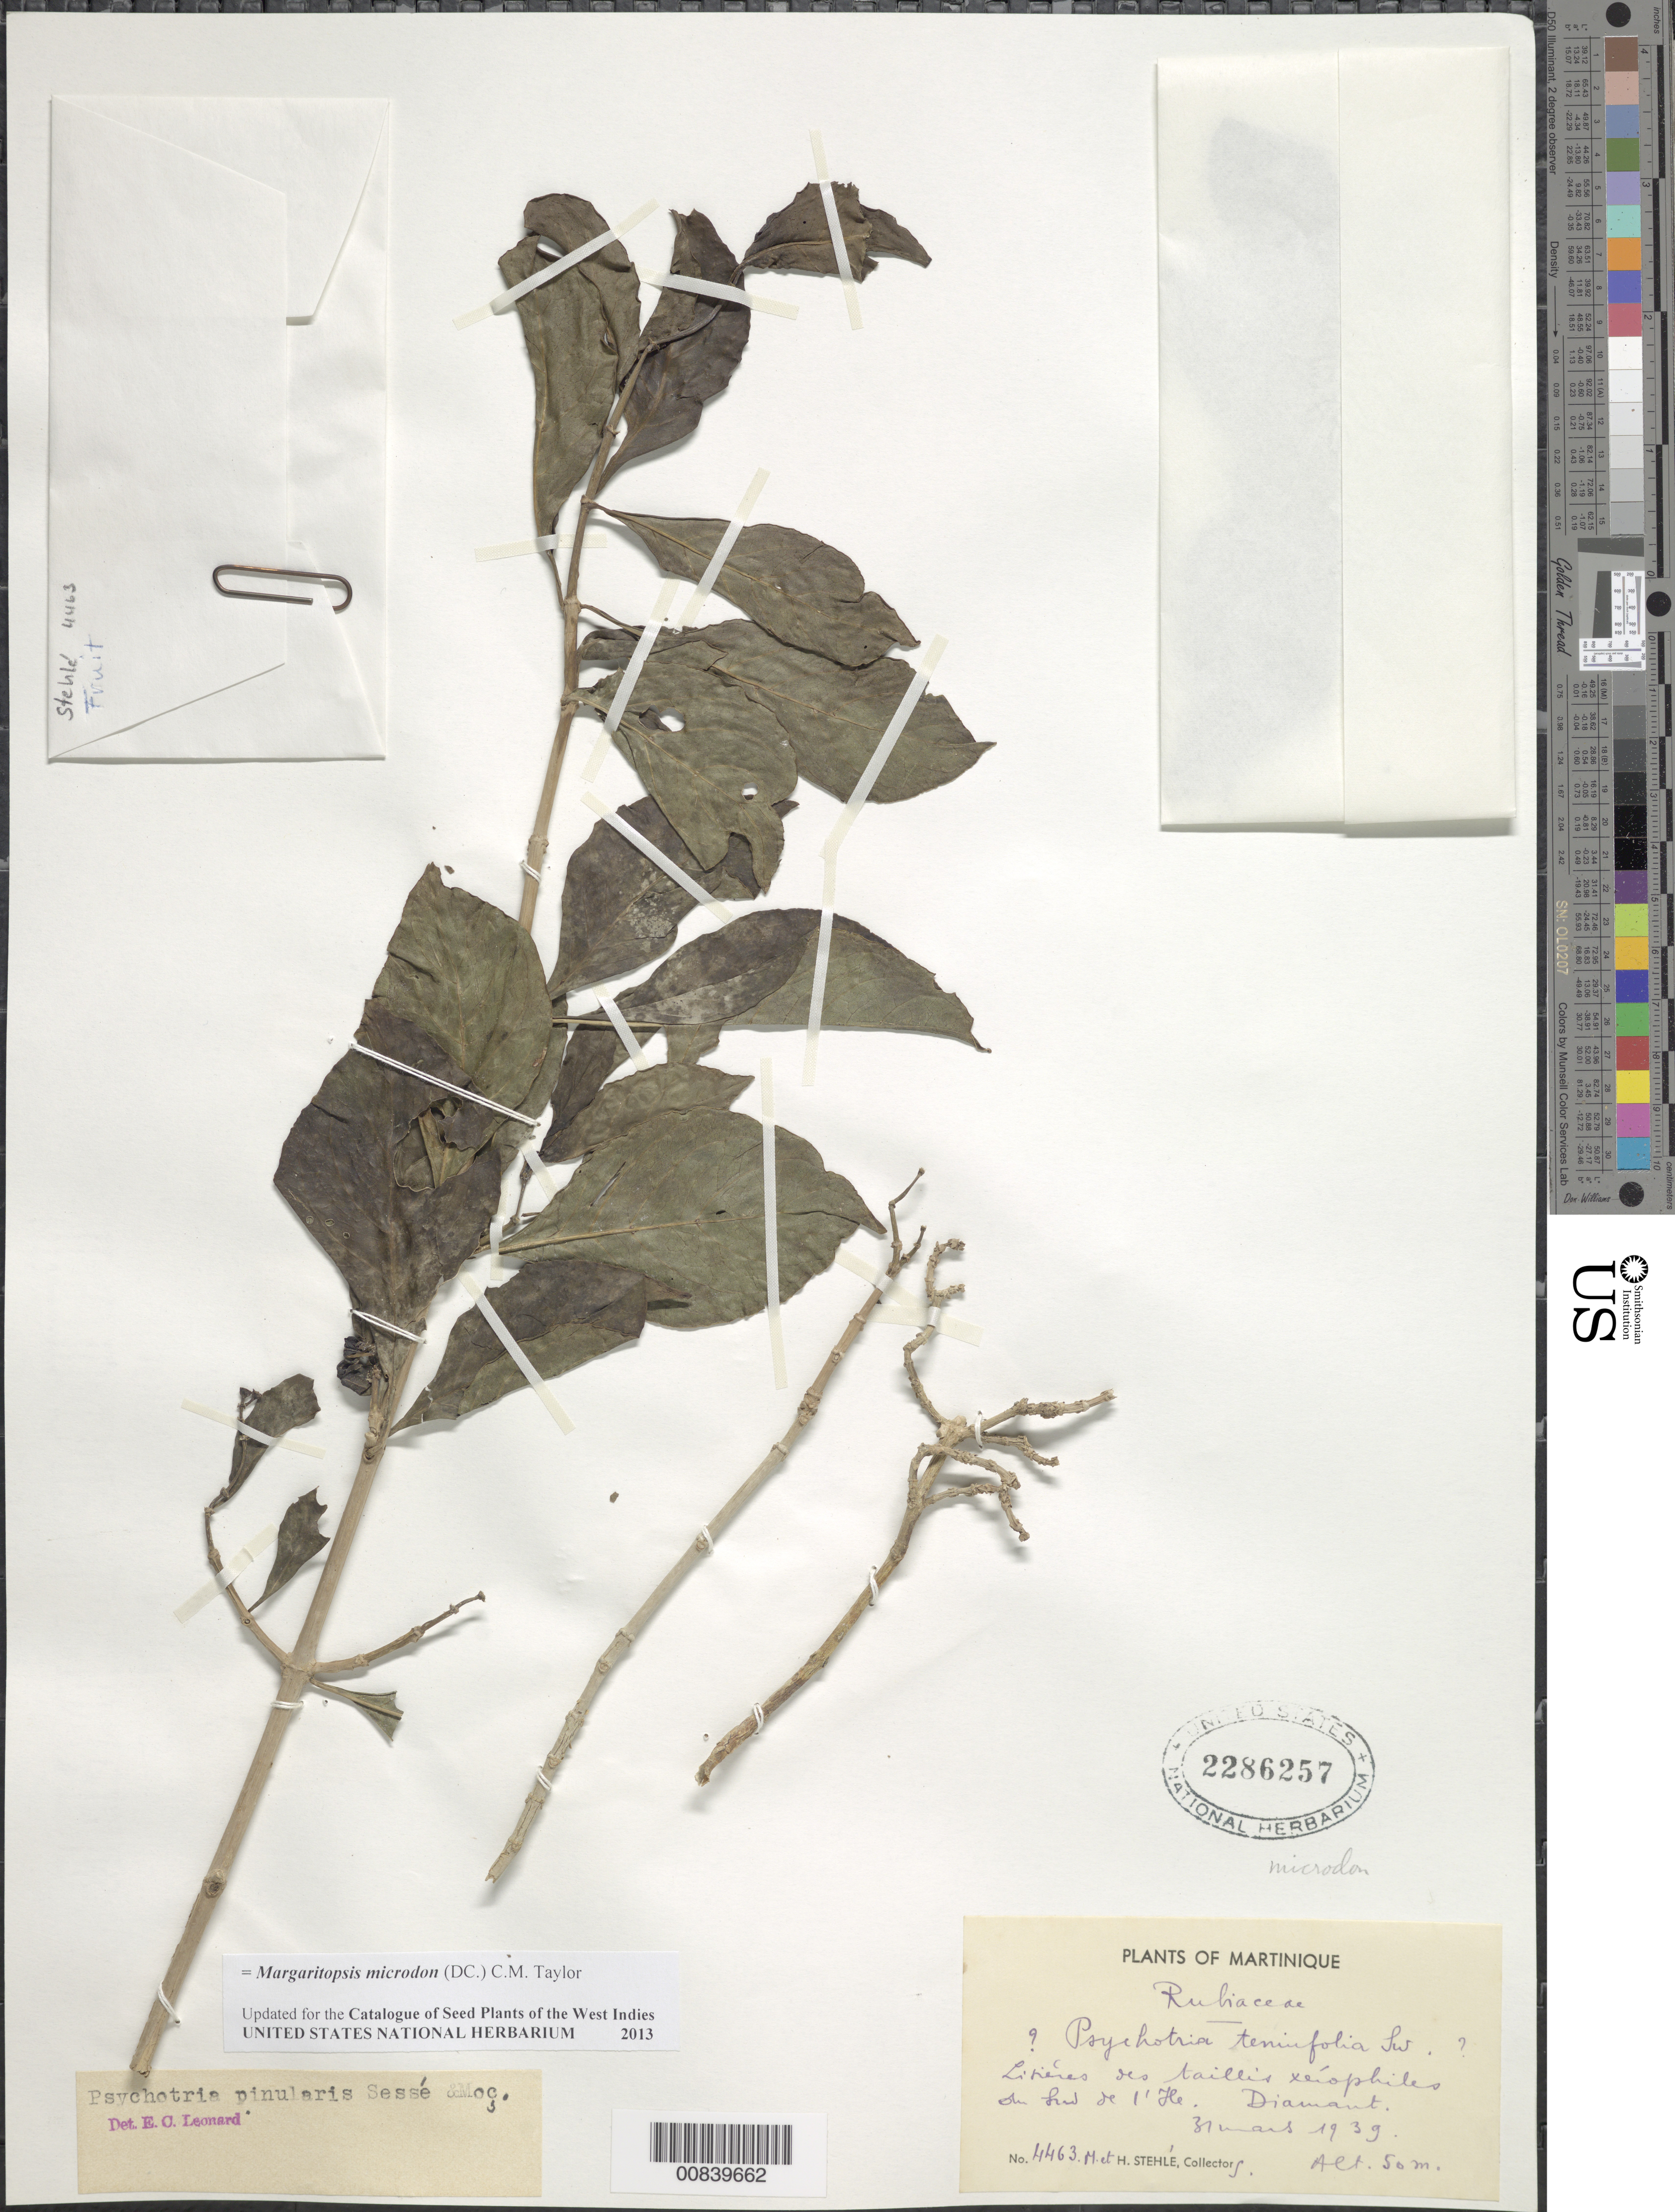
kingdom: Plantae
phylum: Tracheophyta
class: Magnoliopsida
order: Gentianales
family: Rubiaceae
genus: Margaritopsis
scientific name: Margaritopsis microdon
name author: (DC.) C.M. Taylor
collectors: M. Stehlé & H. Stehlé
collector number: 4463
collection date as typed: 31 Mar 1939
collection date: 1939-03-31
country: Martinique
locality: Sud de l'Ile. Diamant.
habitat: Lisiéres des taillis xérophiles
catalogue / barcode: US 2286257